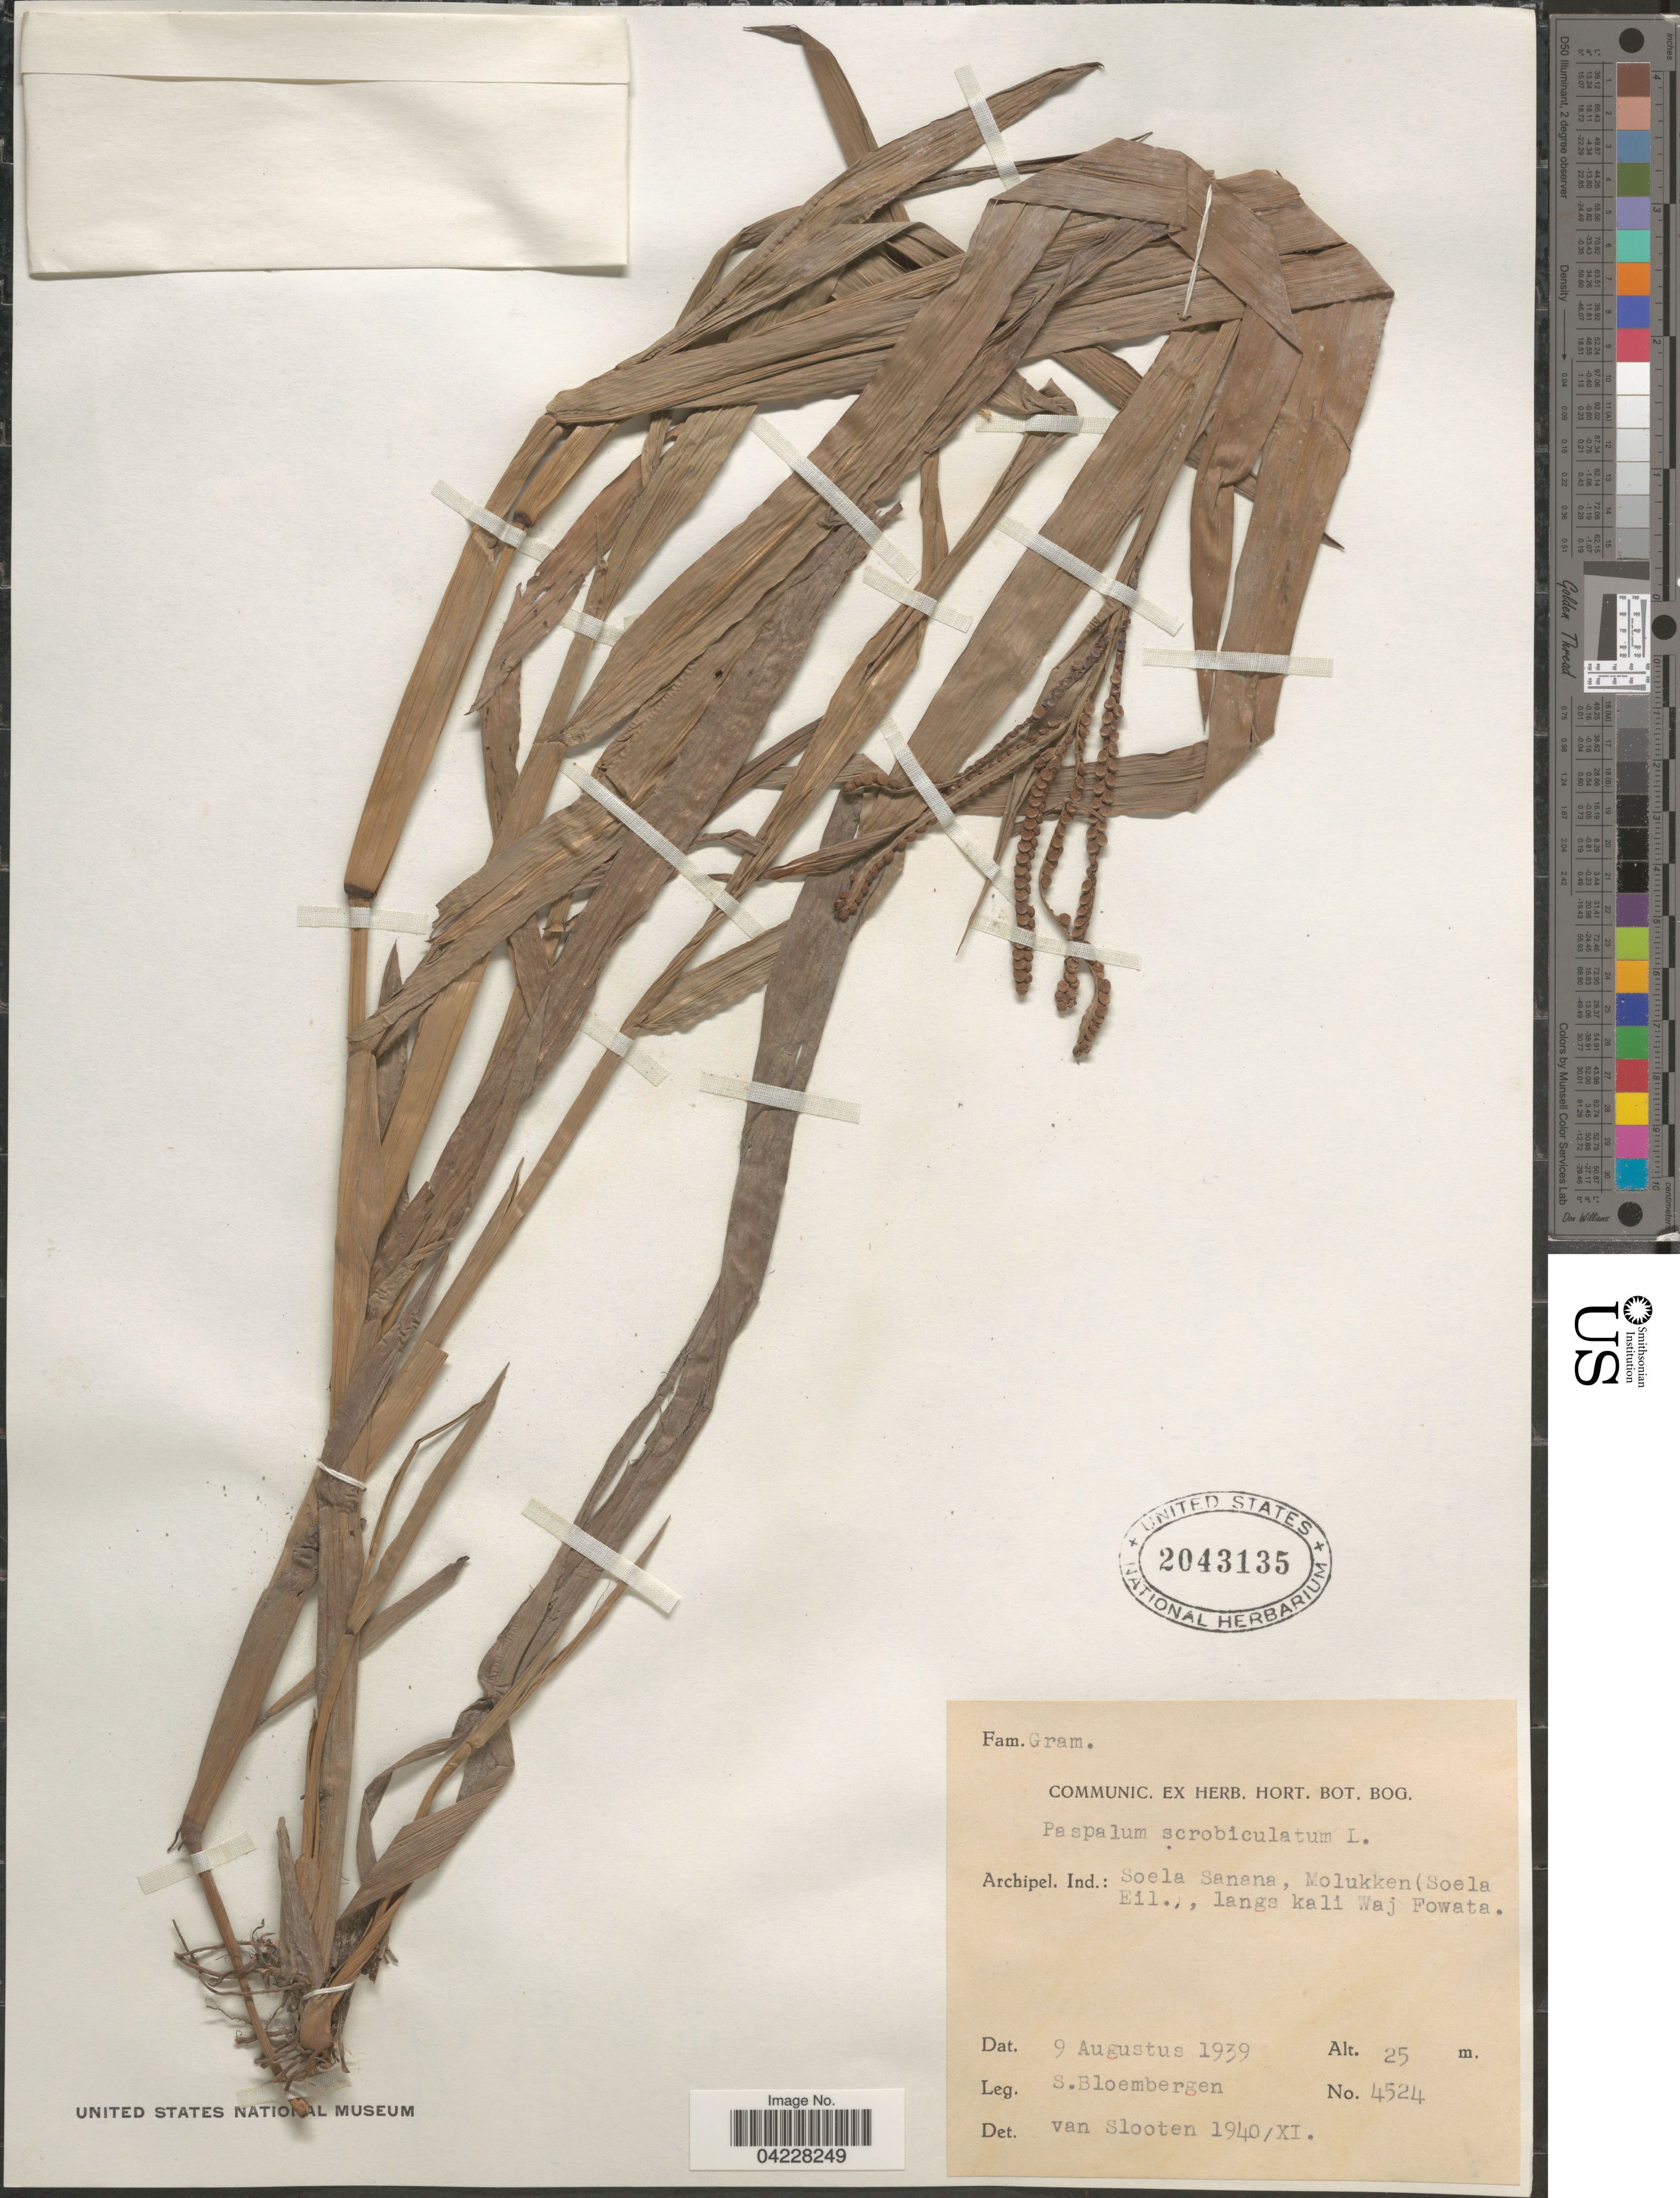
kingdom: Plantae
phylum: Tracheophyta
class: Liliopsida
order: Poales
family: Poaceae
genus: Paspalum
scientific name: Paspalum scrobiculatum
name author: L.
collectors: S. Bloembergen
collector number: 4524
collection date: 1939-08-09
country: Indonesia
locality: Archipel. Ind.: Soela Sanana, Molukken (Soela Eil.), langs kali Waj Fowata.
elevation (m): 25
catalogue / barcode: US 2043135